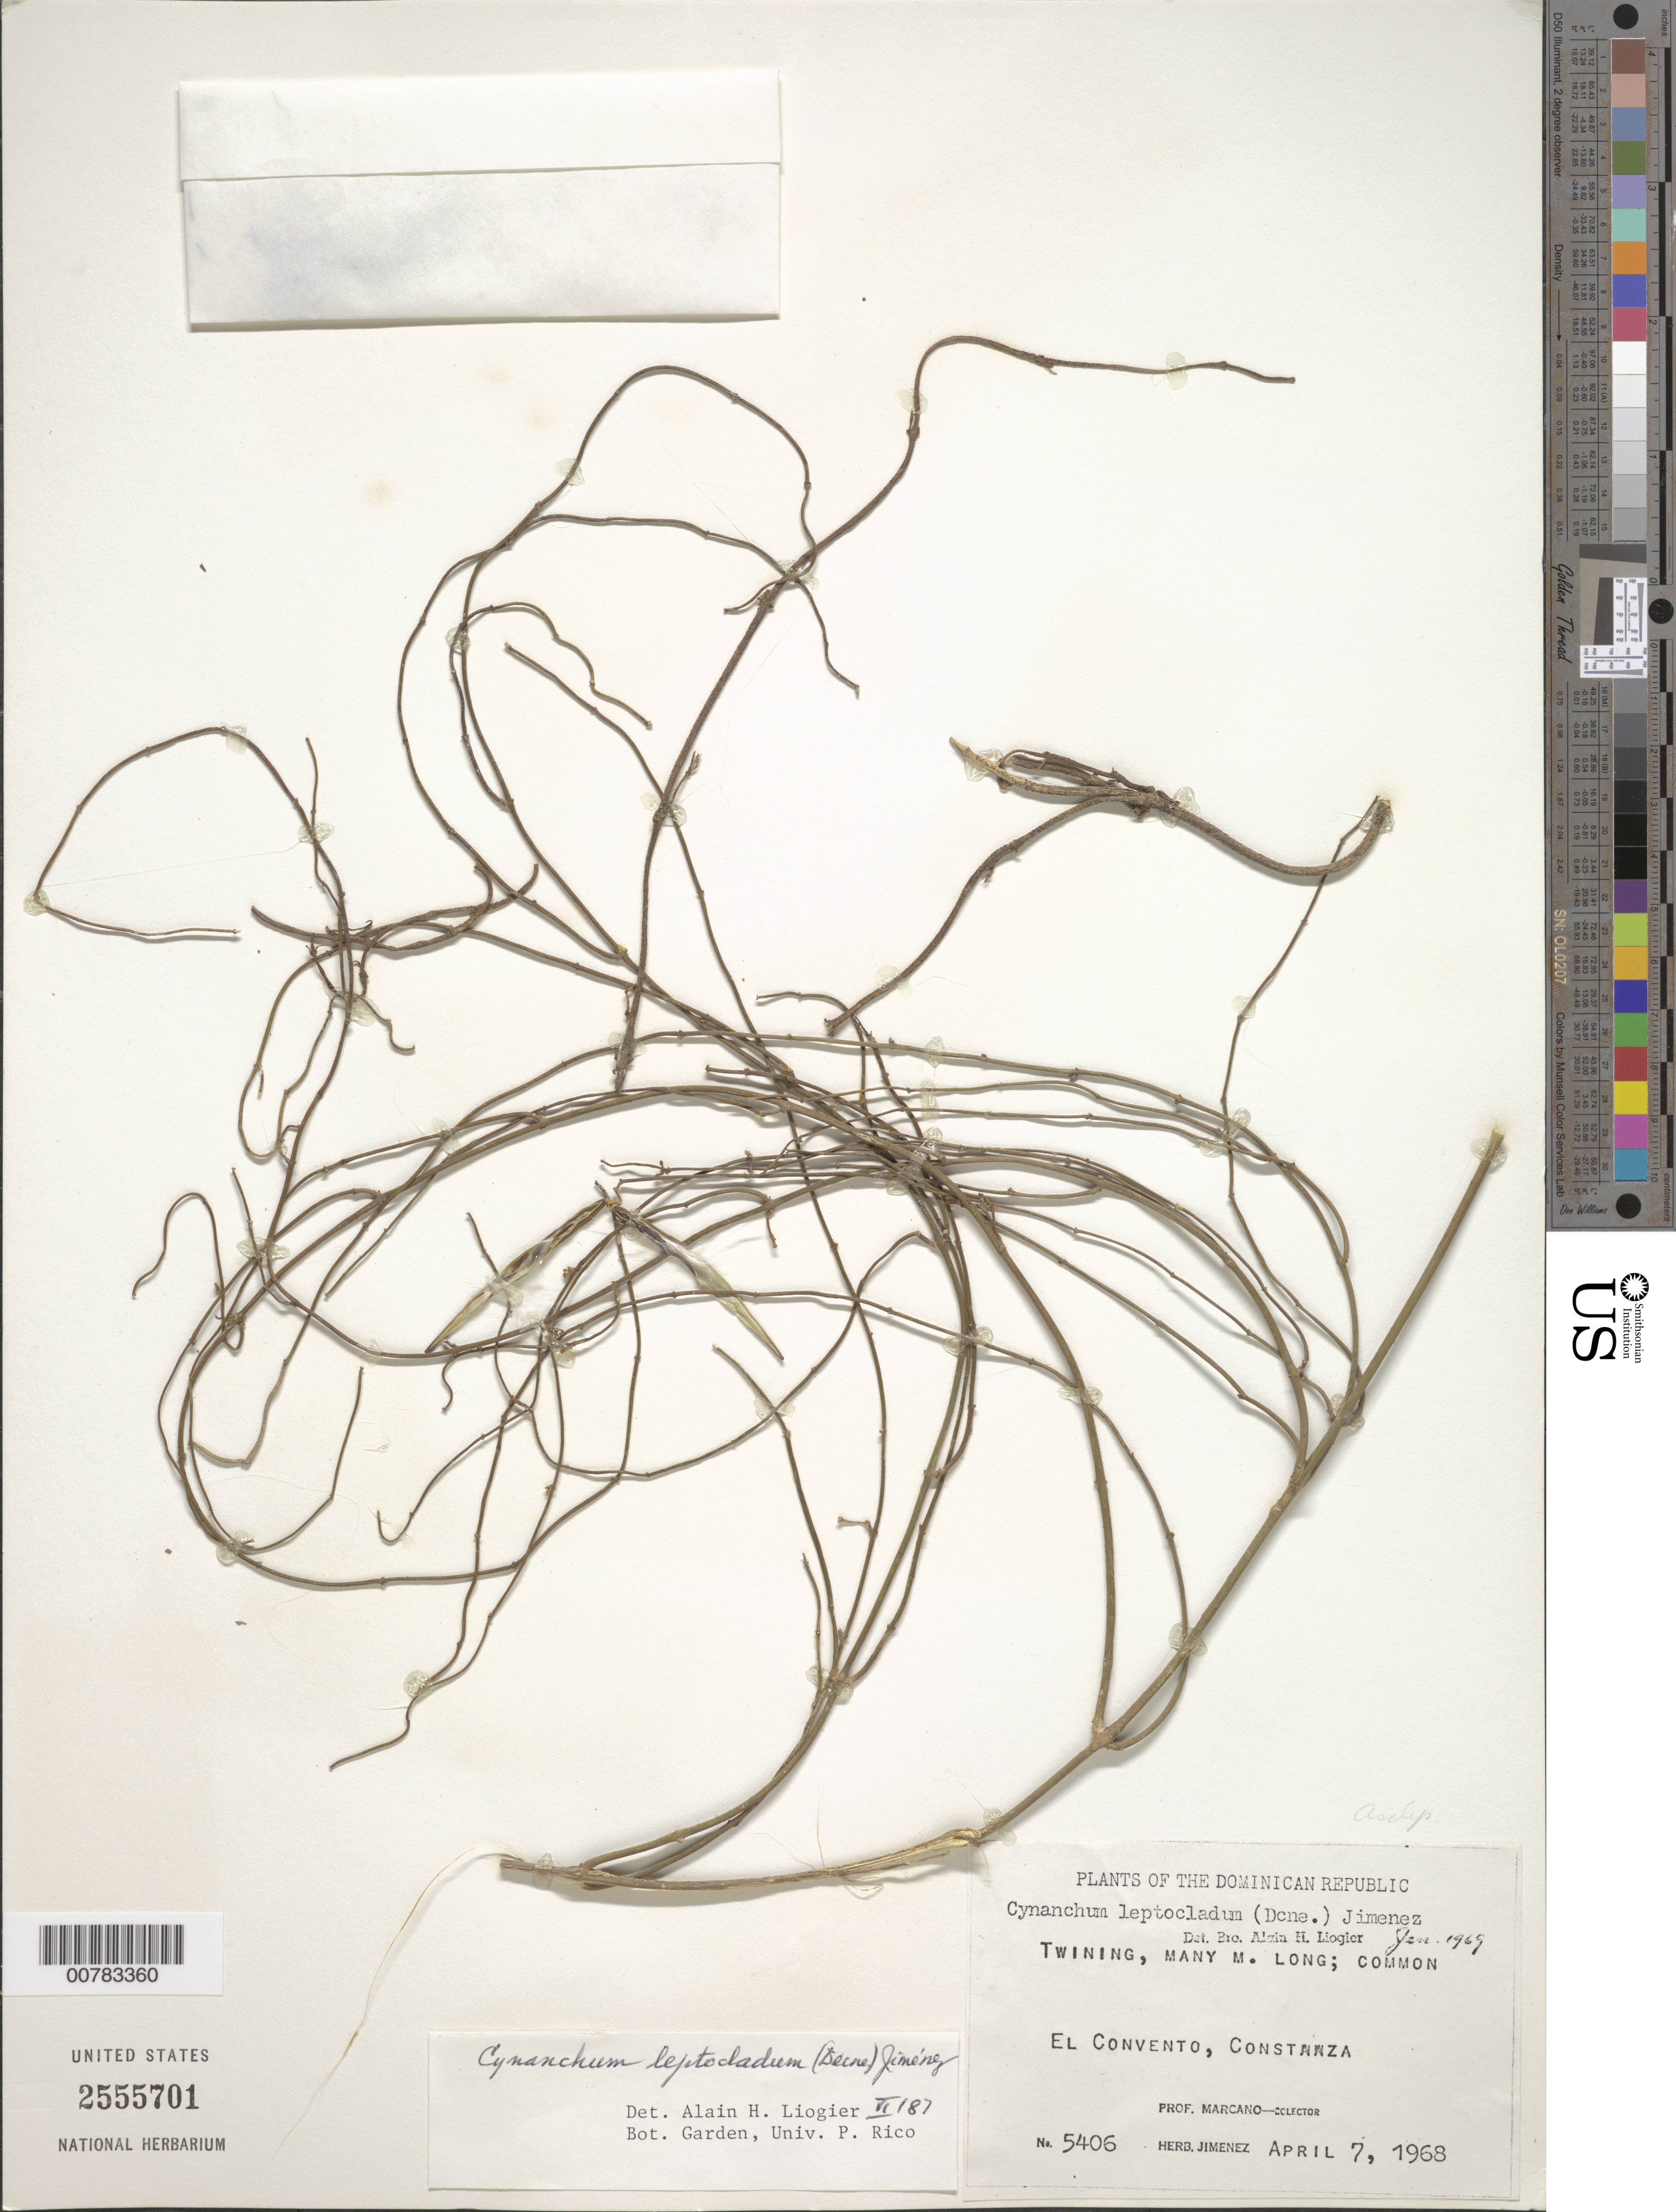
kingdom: Plantae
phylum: Tracheophyta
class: Magnoliopsida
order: Gentianales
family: Apocynaceae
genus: Metastelma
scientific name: Metastelma leptocladum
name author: (Decne.) Schltr.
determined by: Liogier, Alain H.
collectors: E. J. Marcano F.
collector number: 5406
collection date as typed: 07 Apr 1968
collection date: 1968-04-07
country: Dominican Republic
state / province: La Vega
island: Hispaniola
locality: Constanza, El Convento.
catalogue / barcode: US 2555701